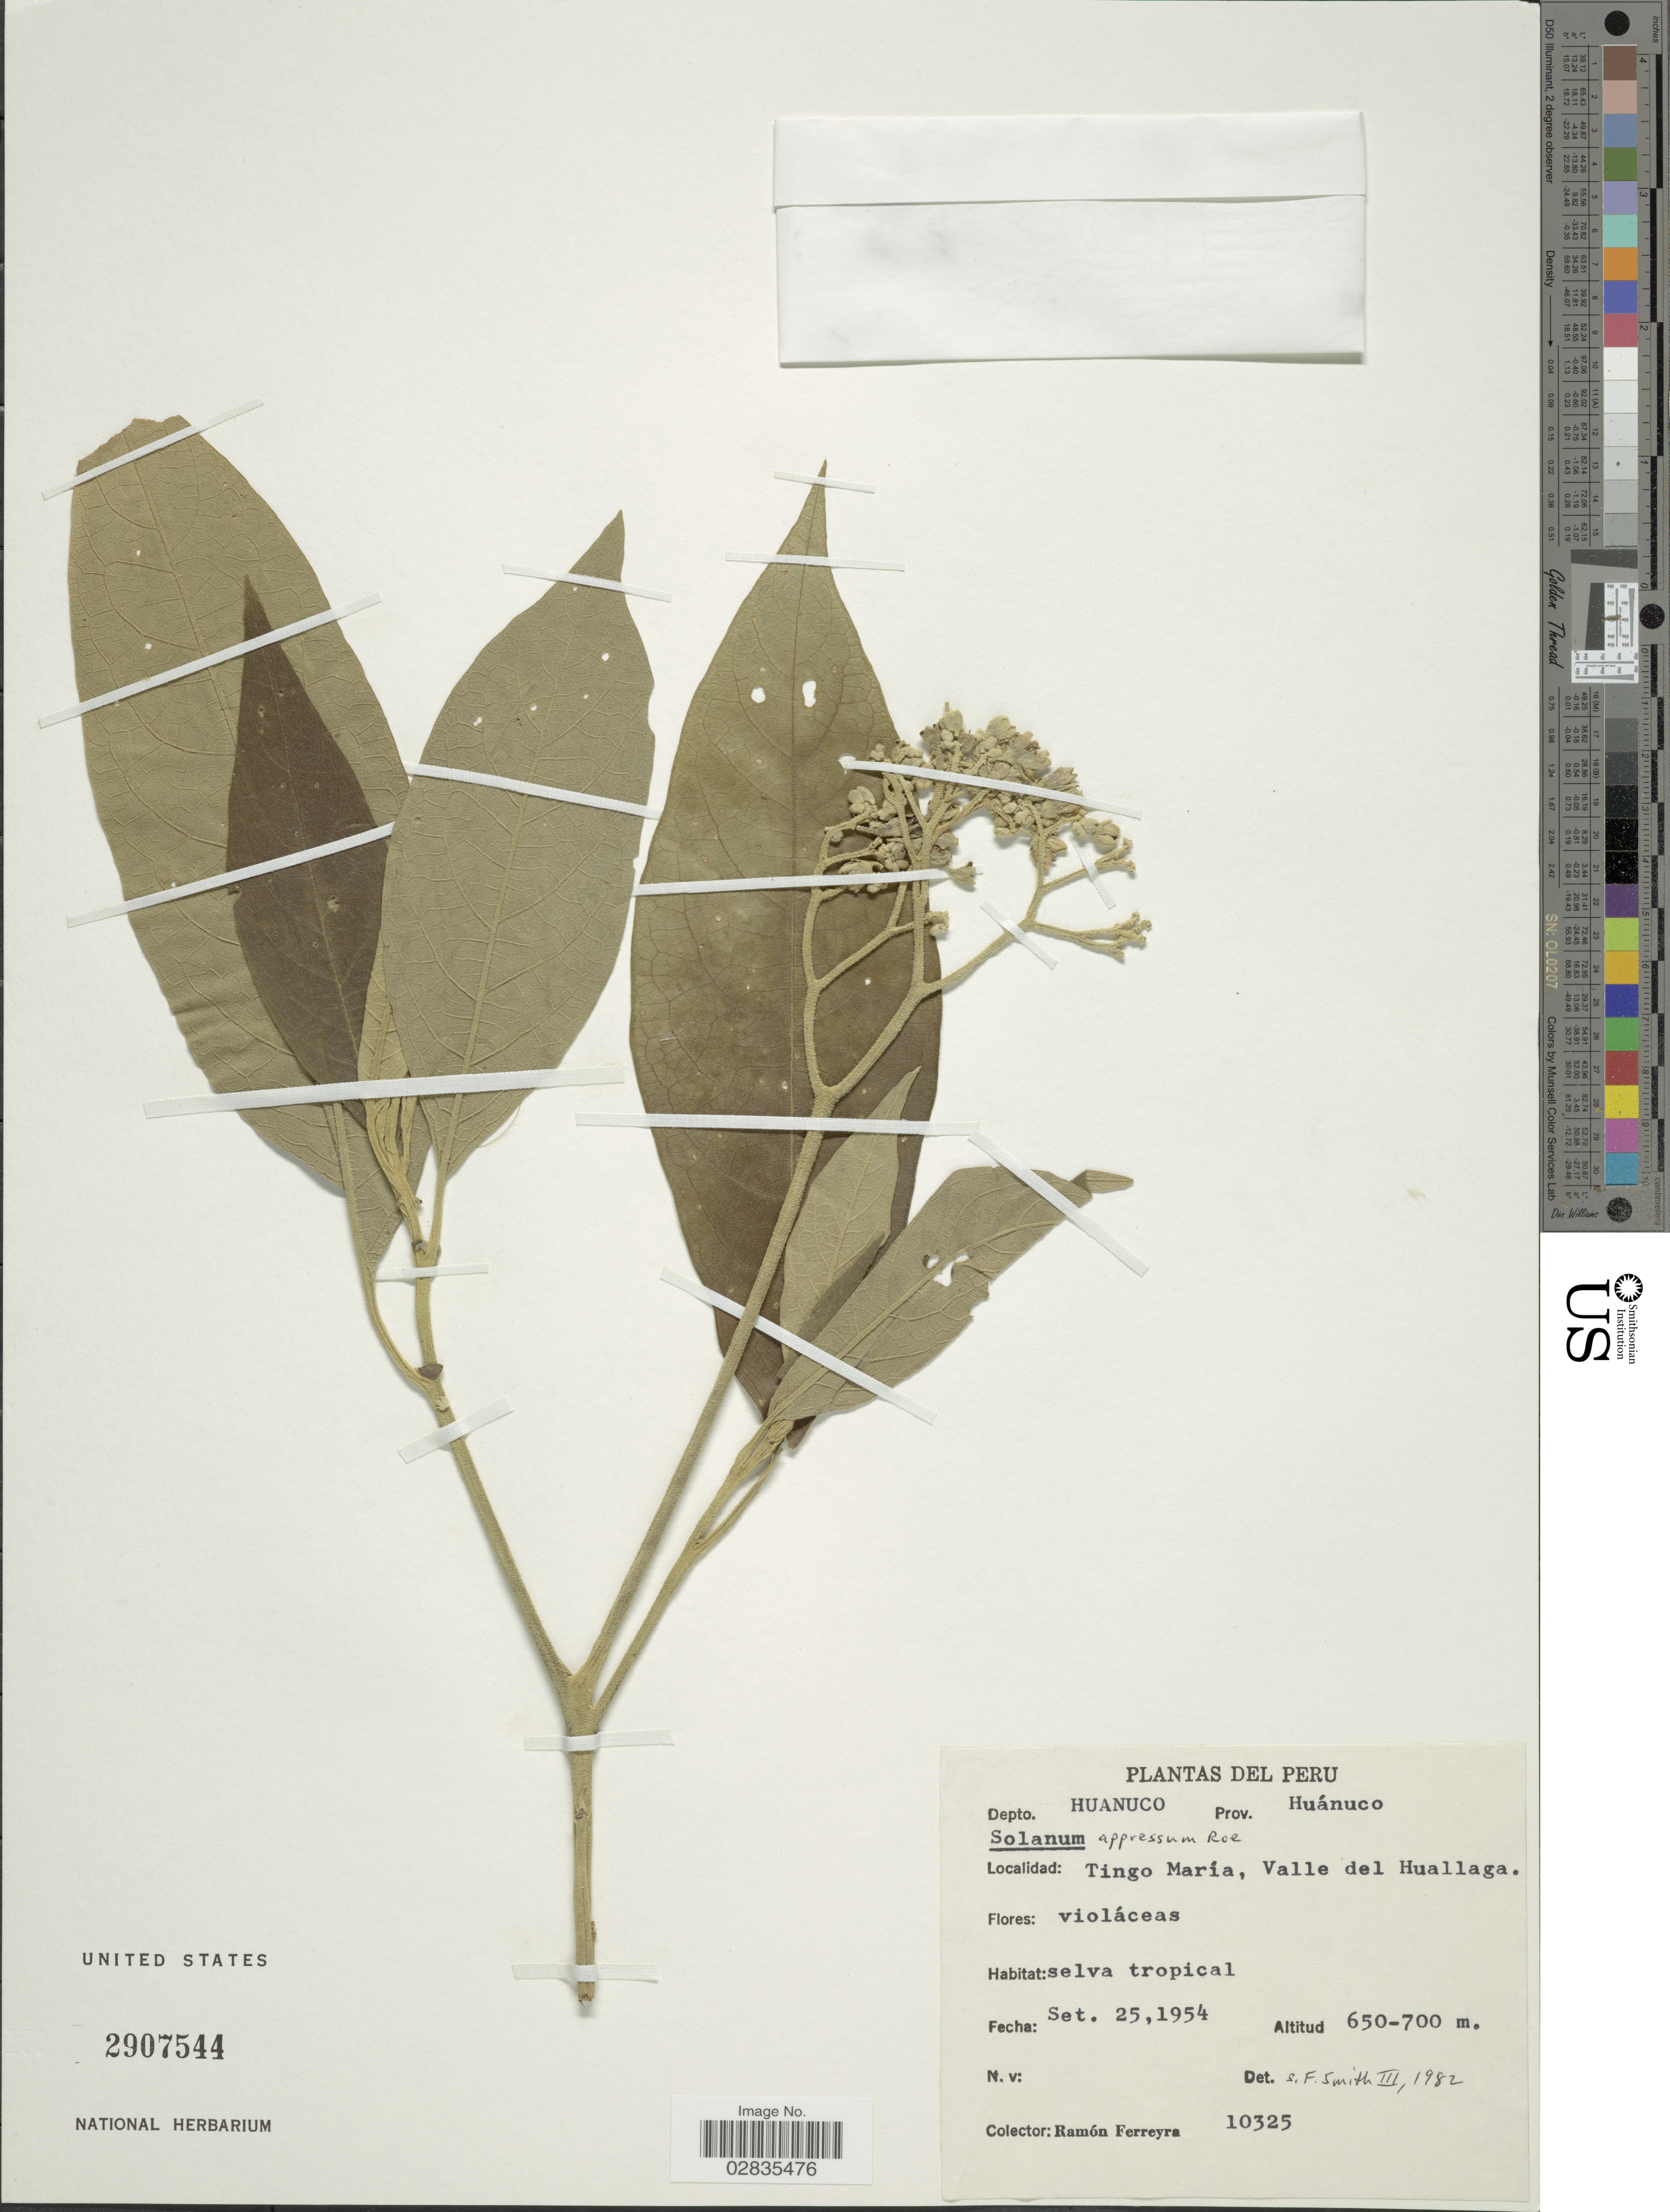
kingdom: Plantae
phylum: Tracheophyta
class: Magnoliopsida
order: Solanales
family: Solanaceae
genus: Solanum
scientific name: Solanum appressum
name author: K.E. Roe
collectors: R. A. Ferreyra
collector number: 10325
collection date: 1954-09-25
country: Peru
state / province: Huánuco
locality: Depto. Huanuco, Prov. Huánuco, Tingo María, Valle del Huallaga.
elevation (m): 650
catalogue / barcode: US 2907544